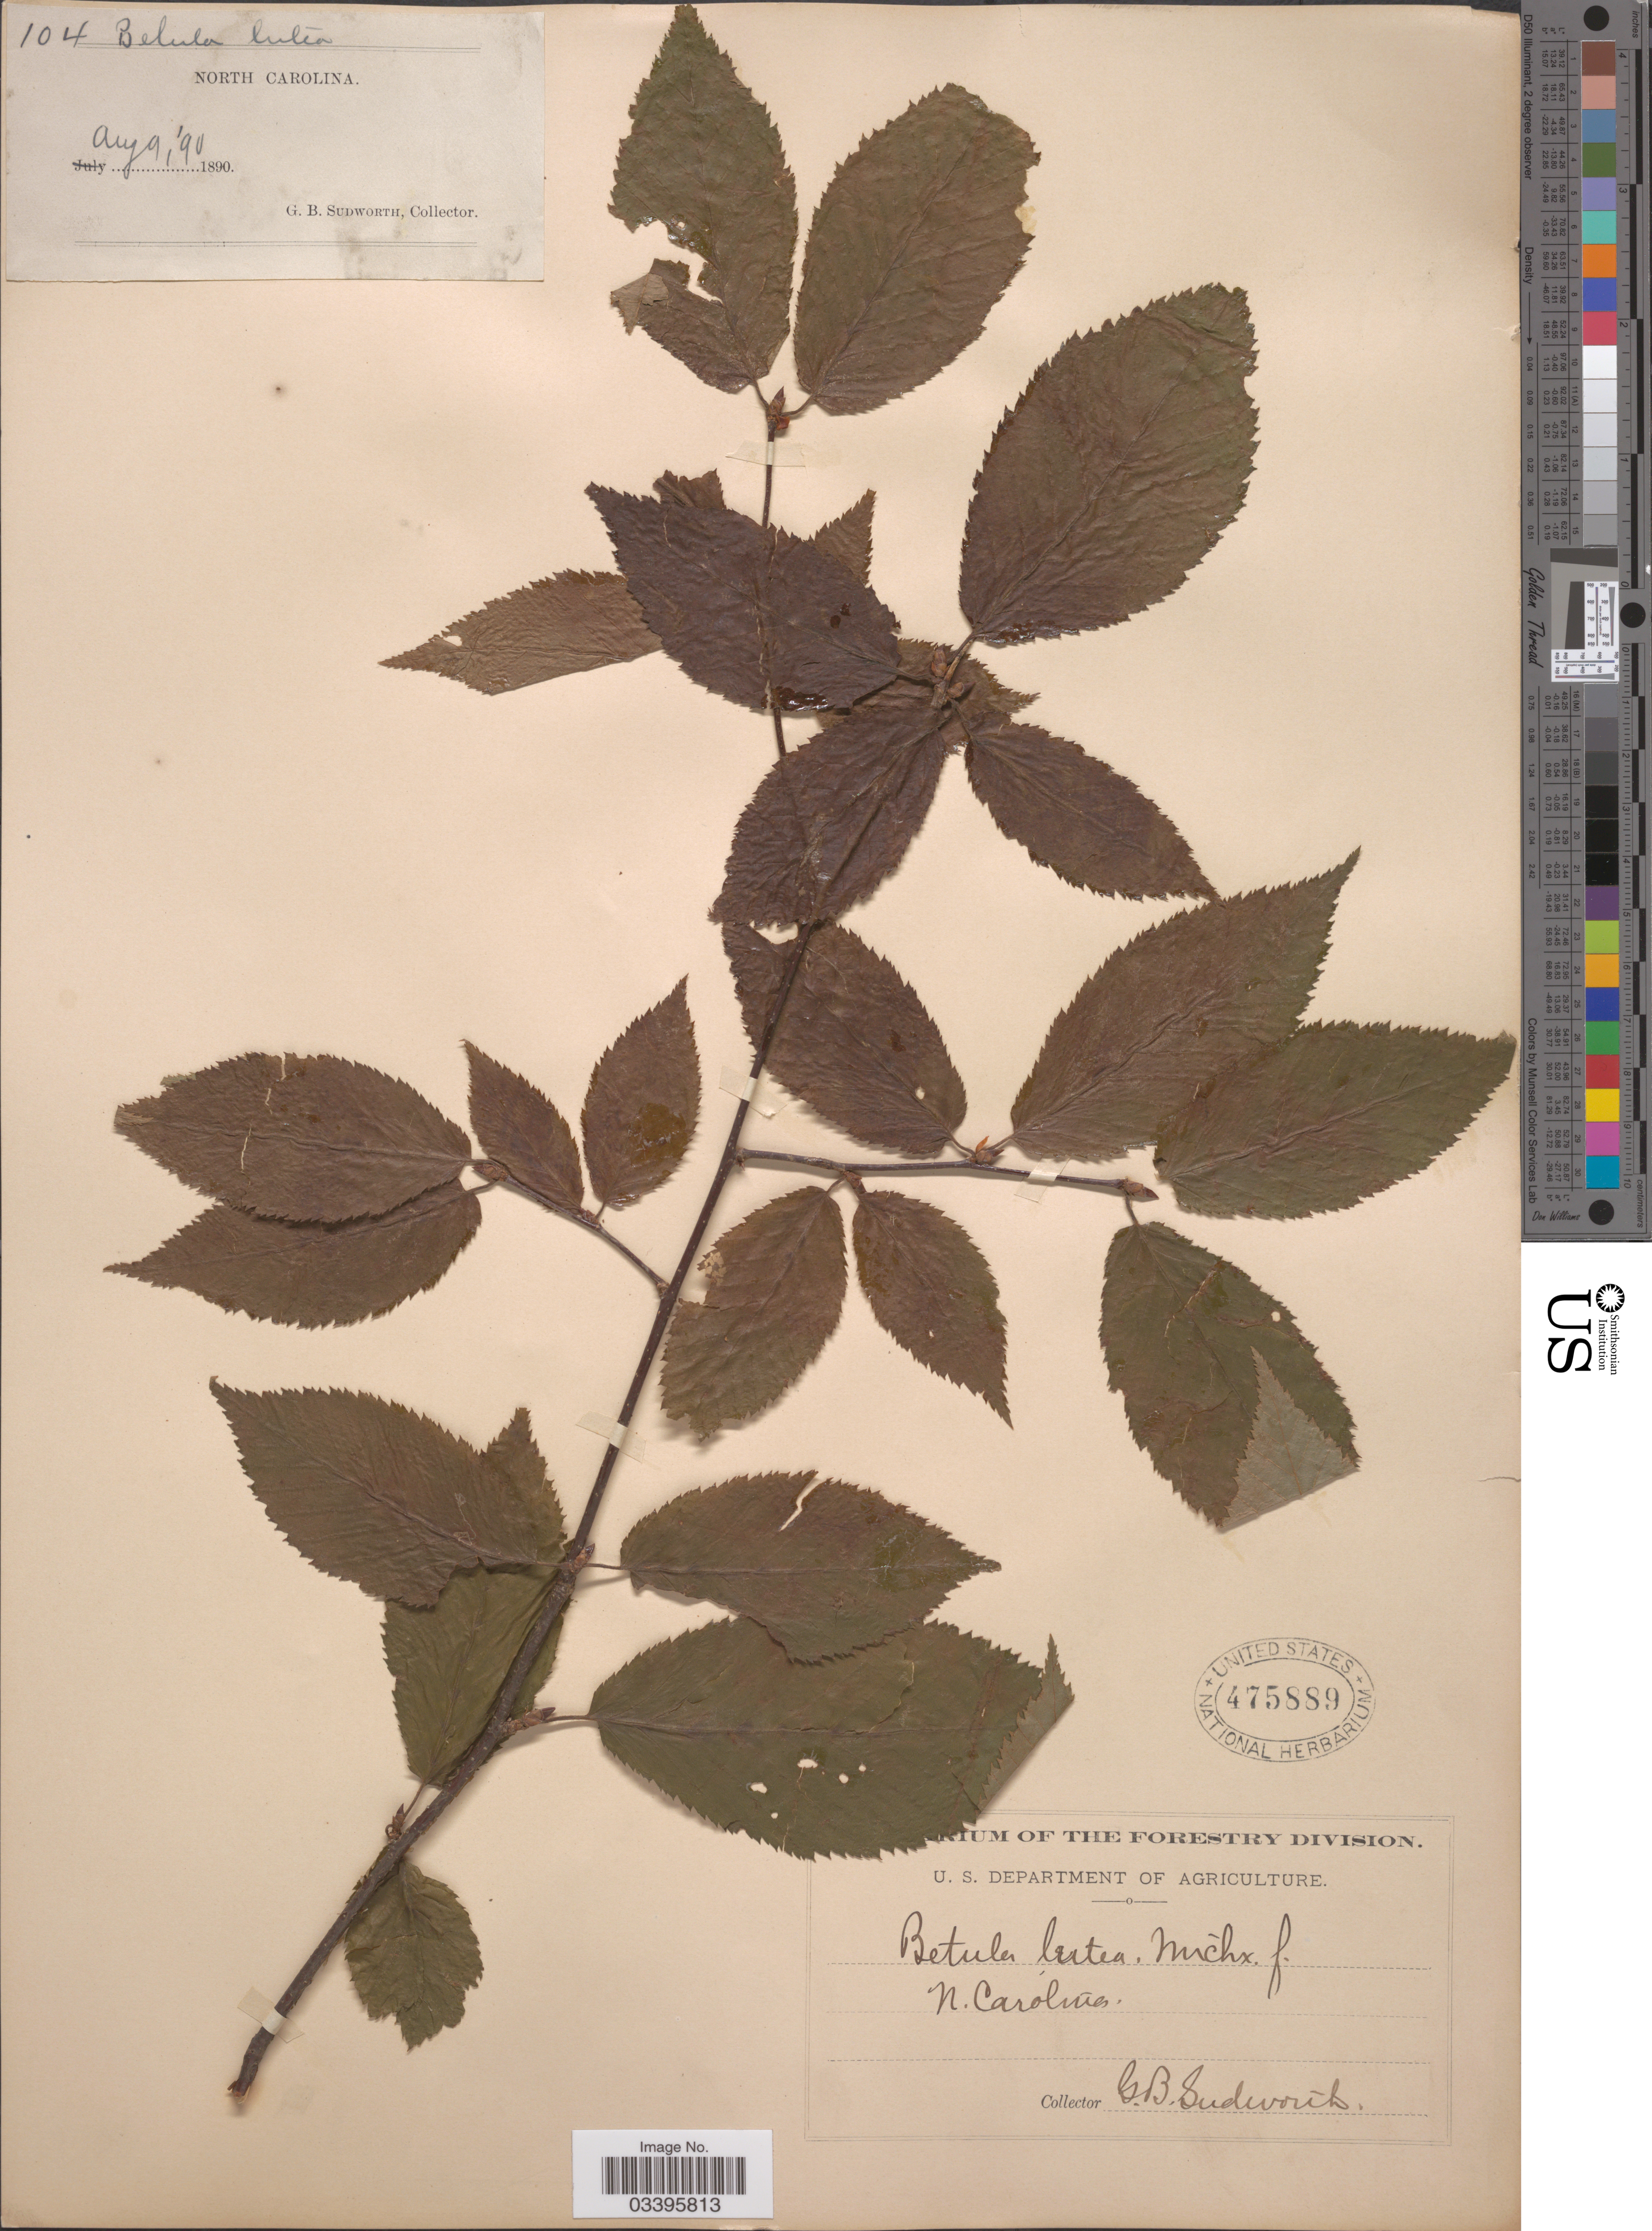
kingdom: Plantae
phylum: Tracheophyta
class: Magnoliopsida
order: Fagales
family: Betulaceae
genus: Betula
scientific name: Betula lutea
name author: F. Michx.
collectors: G. B. Sudworth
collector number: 104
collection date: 1890-08-09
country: United States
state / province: North Carolina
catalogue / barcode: US 475889